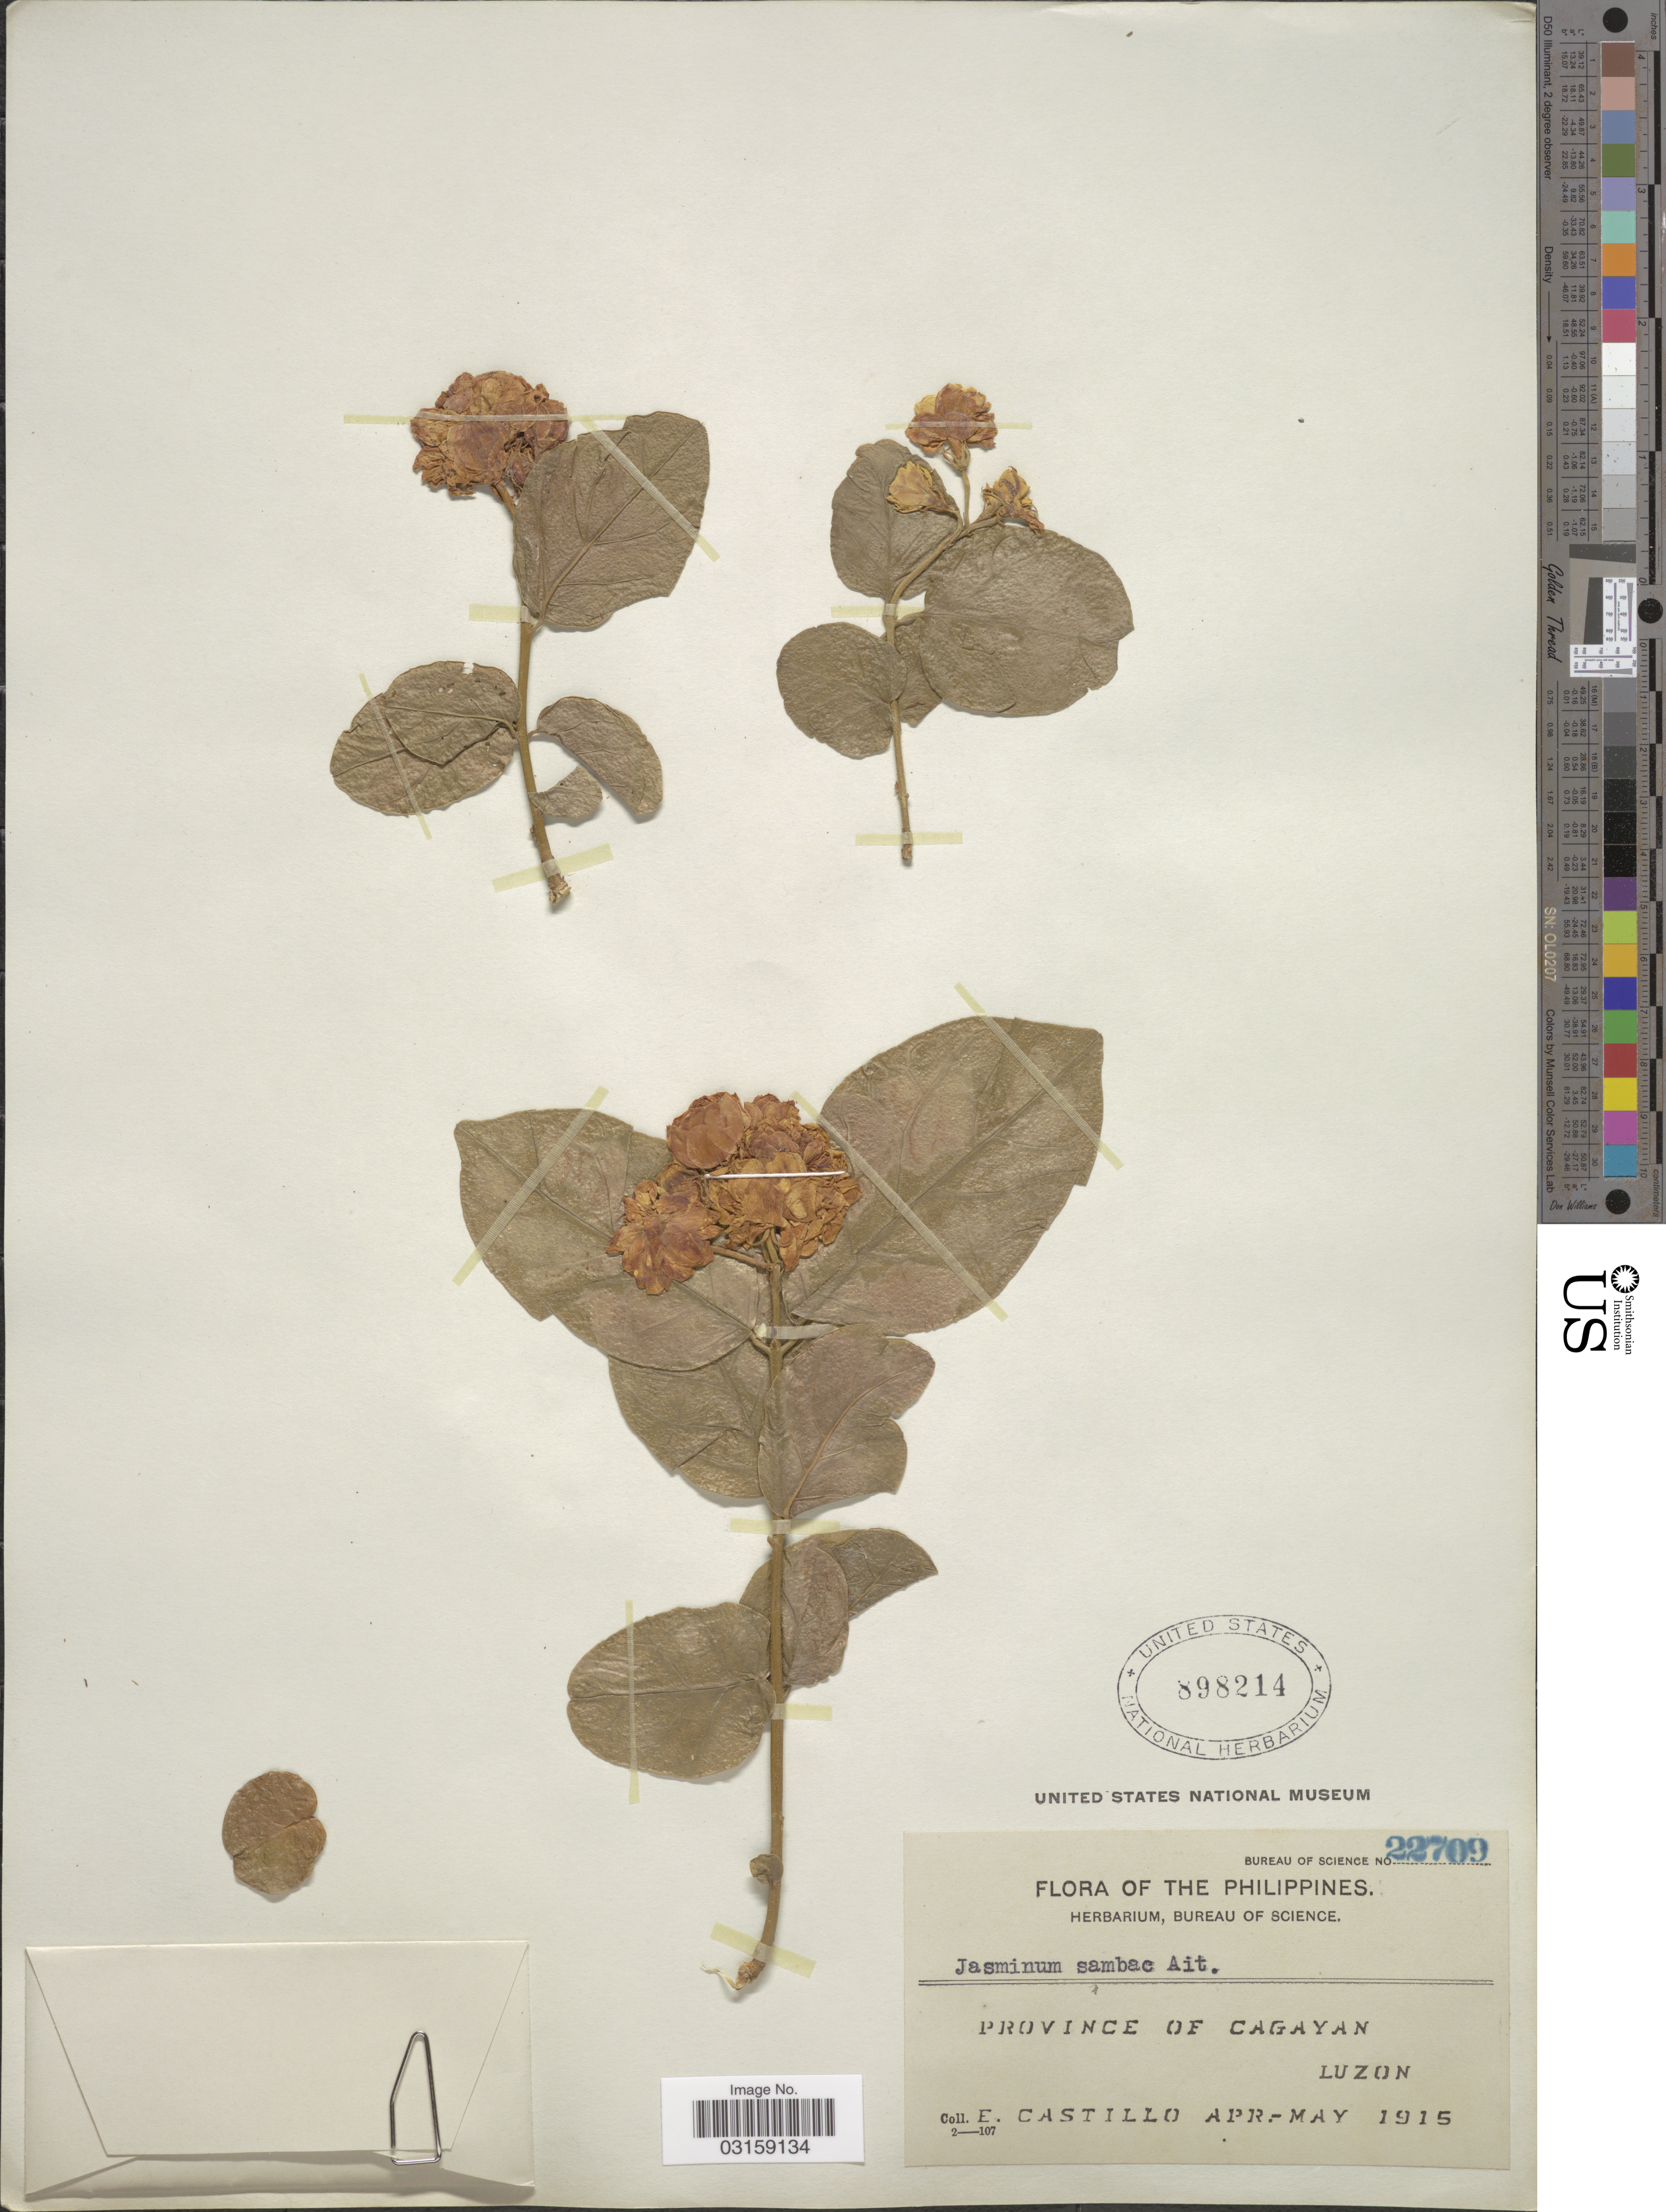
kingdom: Plantae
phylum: Tracheophyta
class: Magnoliopsida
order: Lamiales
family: Oleaceae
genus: Jasminum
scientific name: Jasminum sambac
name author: (L.) Aiton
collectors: E. Castillo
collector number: Bureau of Science 22709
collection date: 1915-04/1915-05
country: Philippines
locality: Province of Cagayan, Luzon.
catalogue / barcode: US 898214